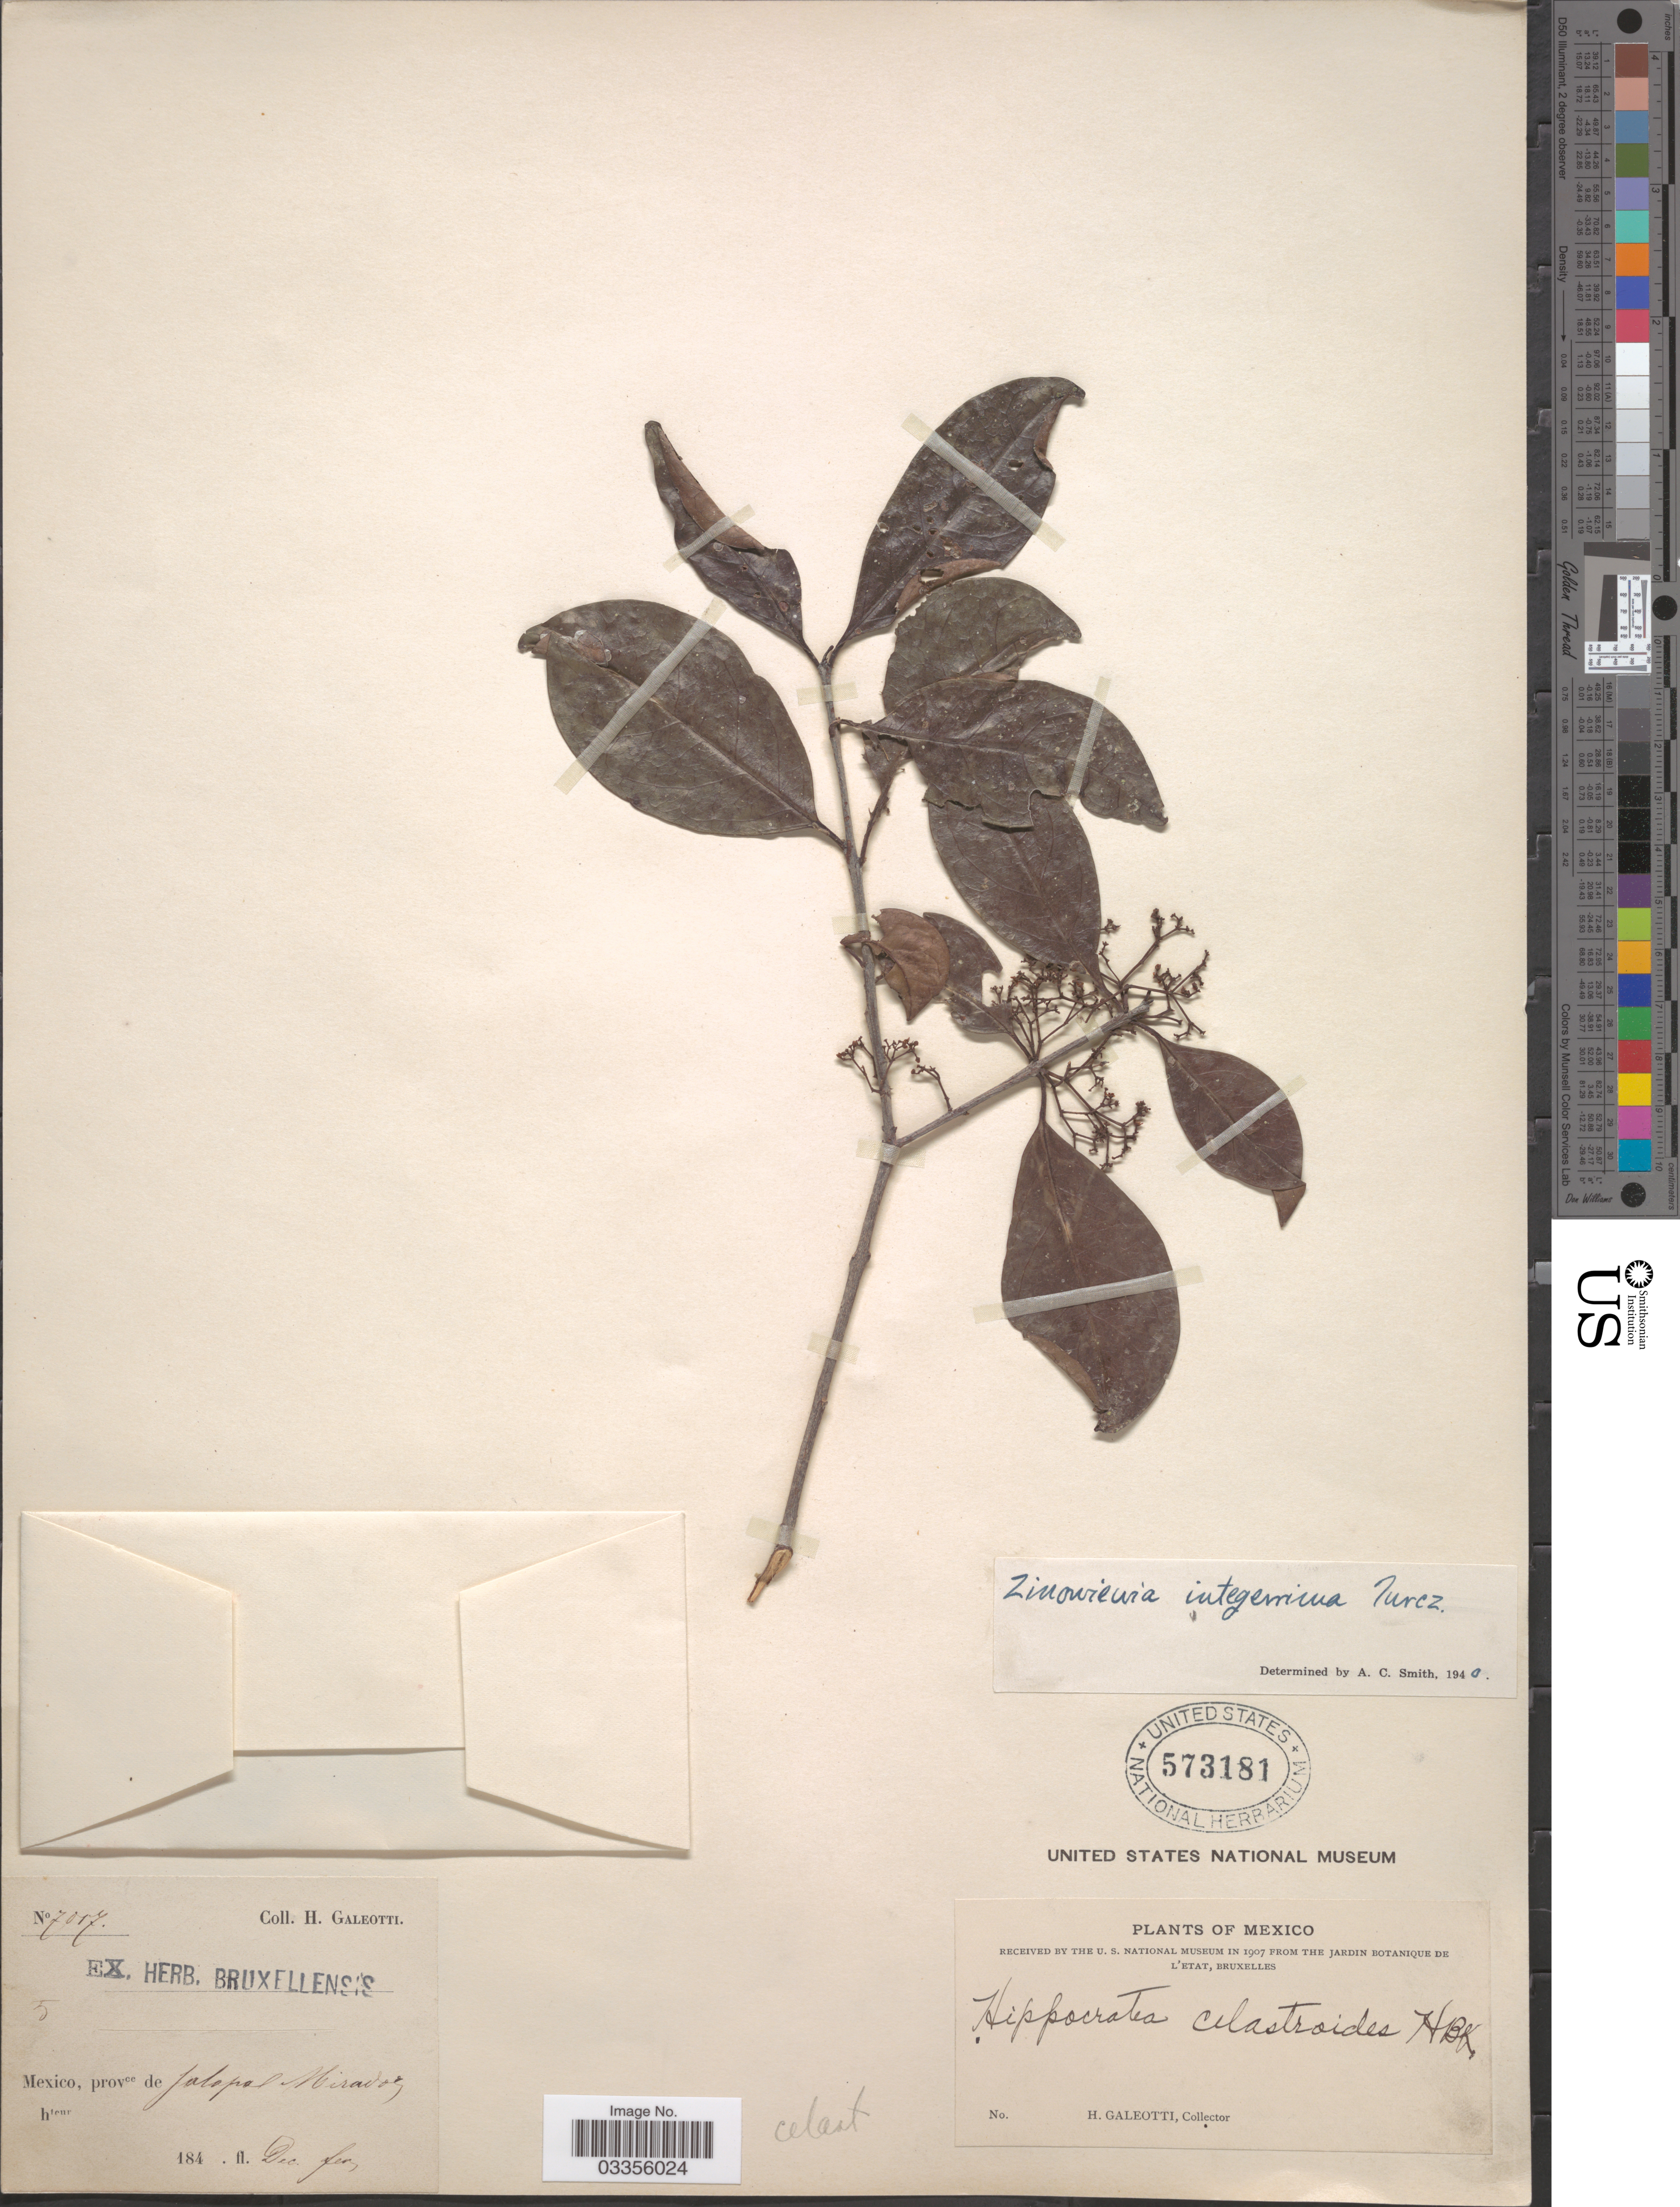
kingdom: Plantae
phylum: Tracheophyta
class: Magnoliopsida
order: Celastrales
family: Celastraceae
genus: Zinowiewia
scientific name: Zinowiewia integerrima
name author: (Turcz.) Turcz.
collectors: H. G. Galeotti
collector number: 7017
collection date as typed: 184. fl. Dec. fer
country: Mexico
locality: Provce de Jalapal Mirador.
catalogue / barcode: US 573181